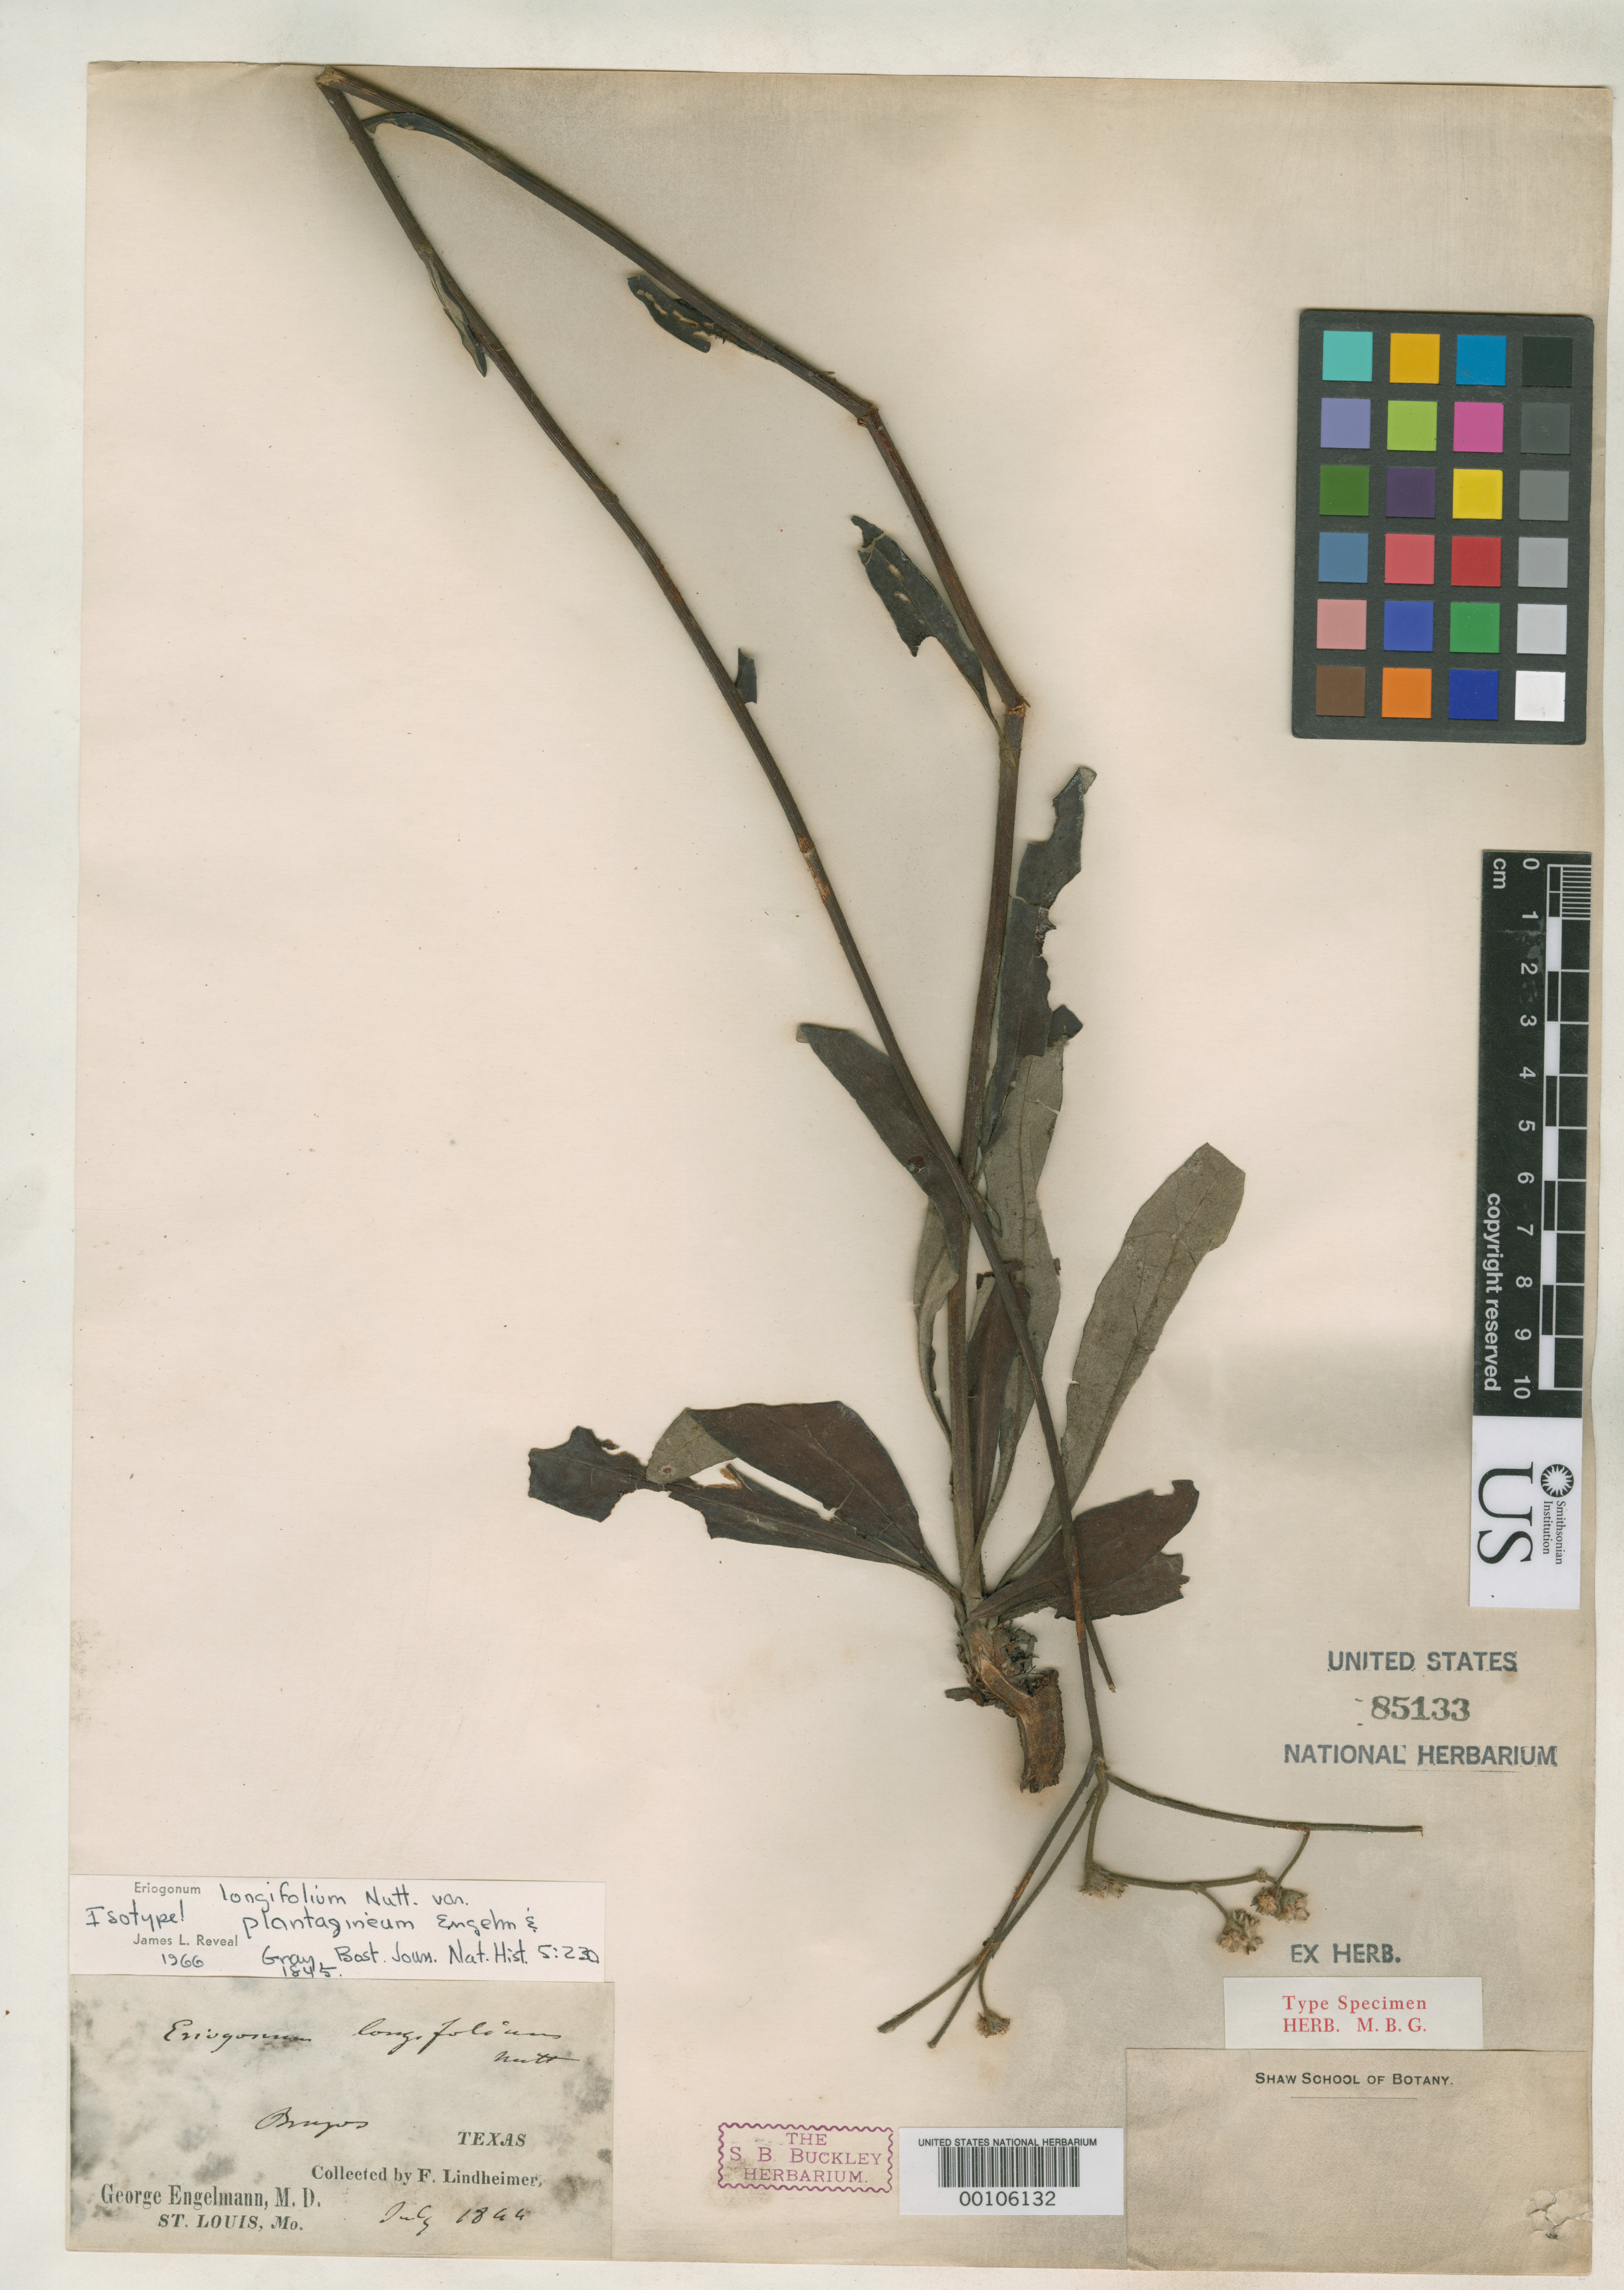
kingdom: Plantae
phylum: Tracheophyta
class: Magnoliopsida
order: Caryophyllales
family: Polygonaceae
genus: Eriogonum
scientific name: Eriogonum longifolium var. plantagineum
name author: Engelm. & A. Gray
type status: Isotype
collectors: F. J. Lindheimer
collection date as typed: Jul 1844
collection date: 1844-07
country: United States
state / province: Texas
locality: Brujos.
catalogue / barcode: US 85133